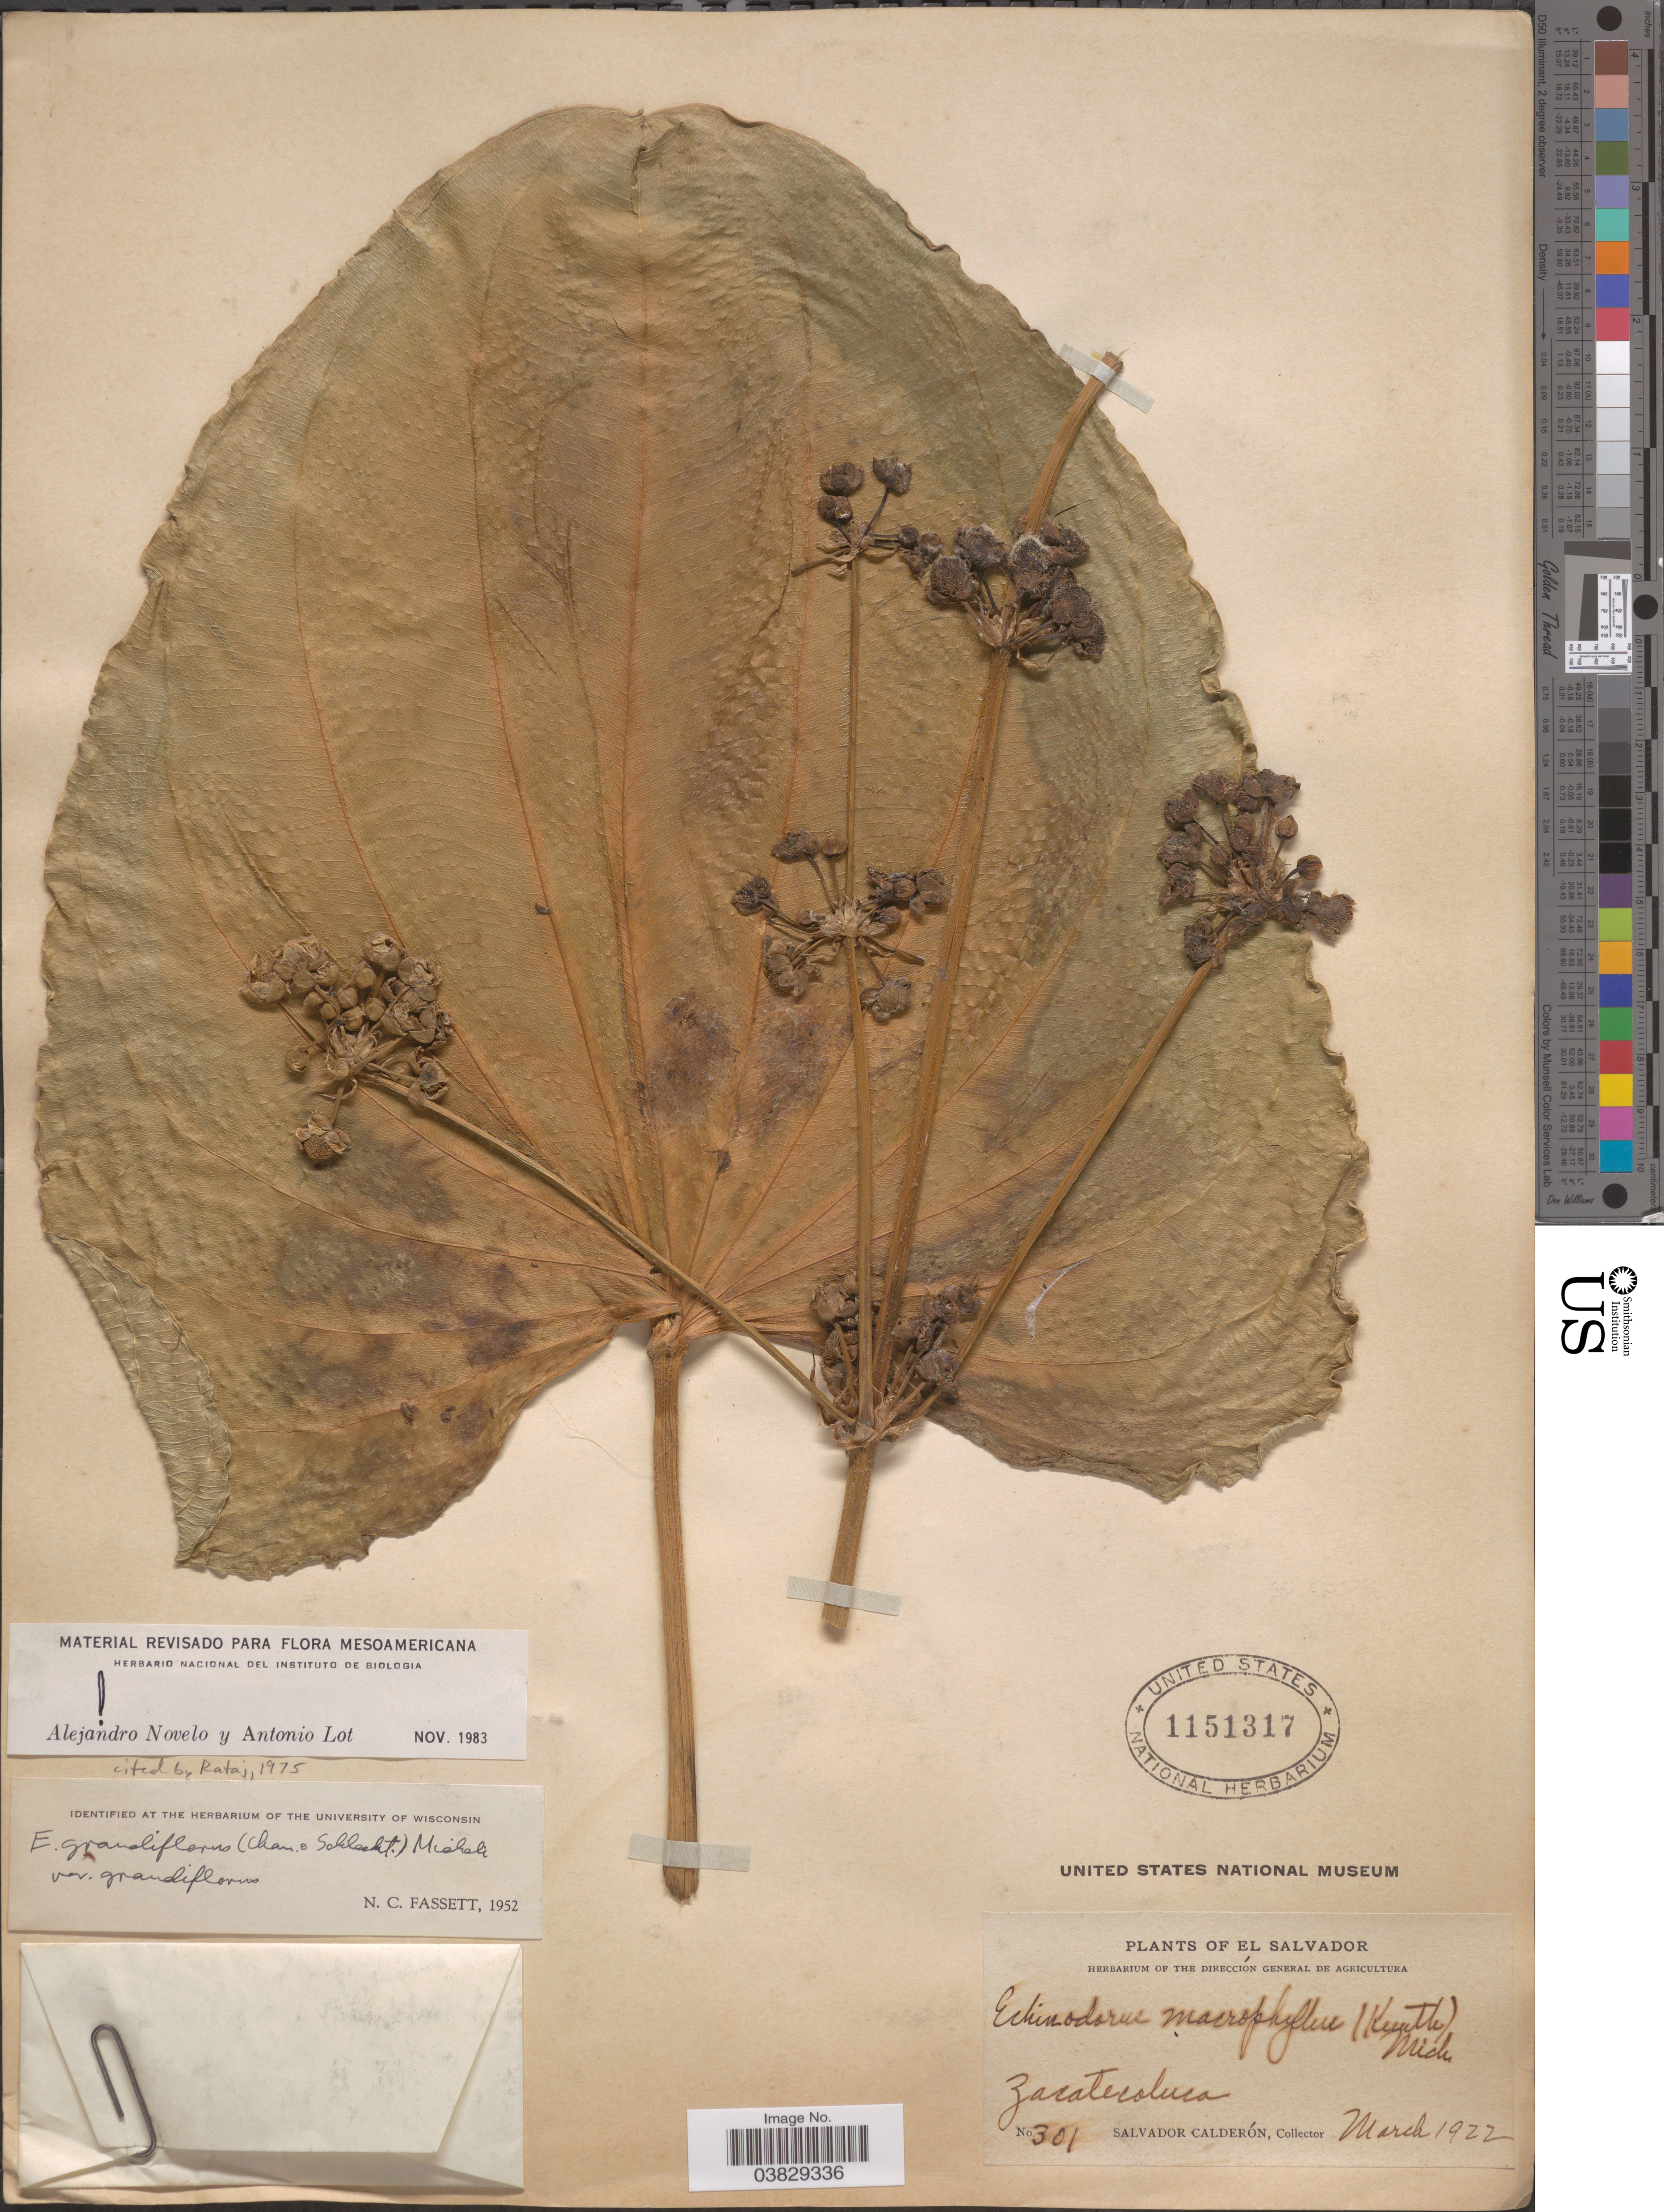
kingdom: Plantae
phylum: Tracheophyta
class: Liliopsida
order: Alismatales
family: Alismataceae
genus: Echinodorus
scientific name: Echinodorus grandiflorus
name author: (Cham. & Schltdl.) Micheli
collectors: S. Calderón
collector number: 301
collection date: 1922-03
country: El Salvador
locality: Zacatecoluca.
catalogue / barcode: US 1151317